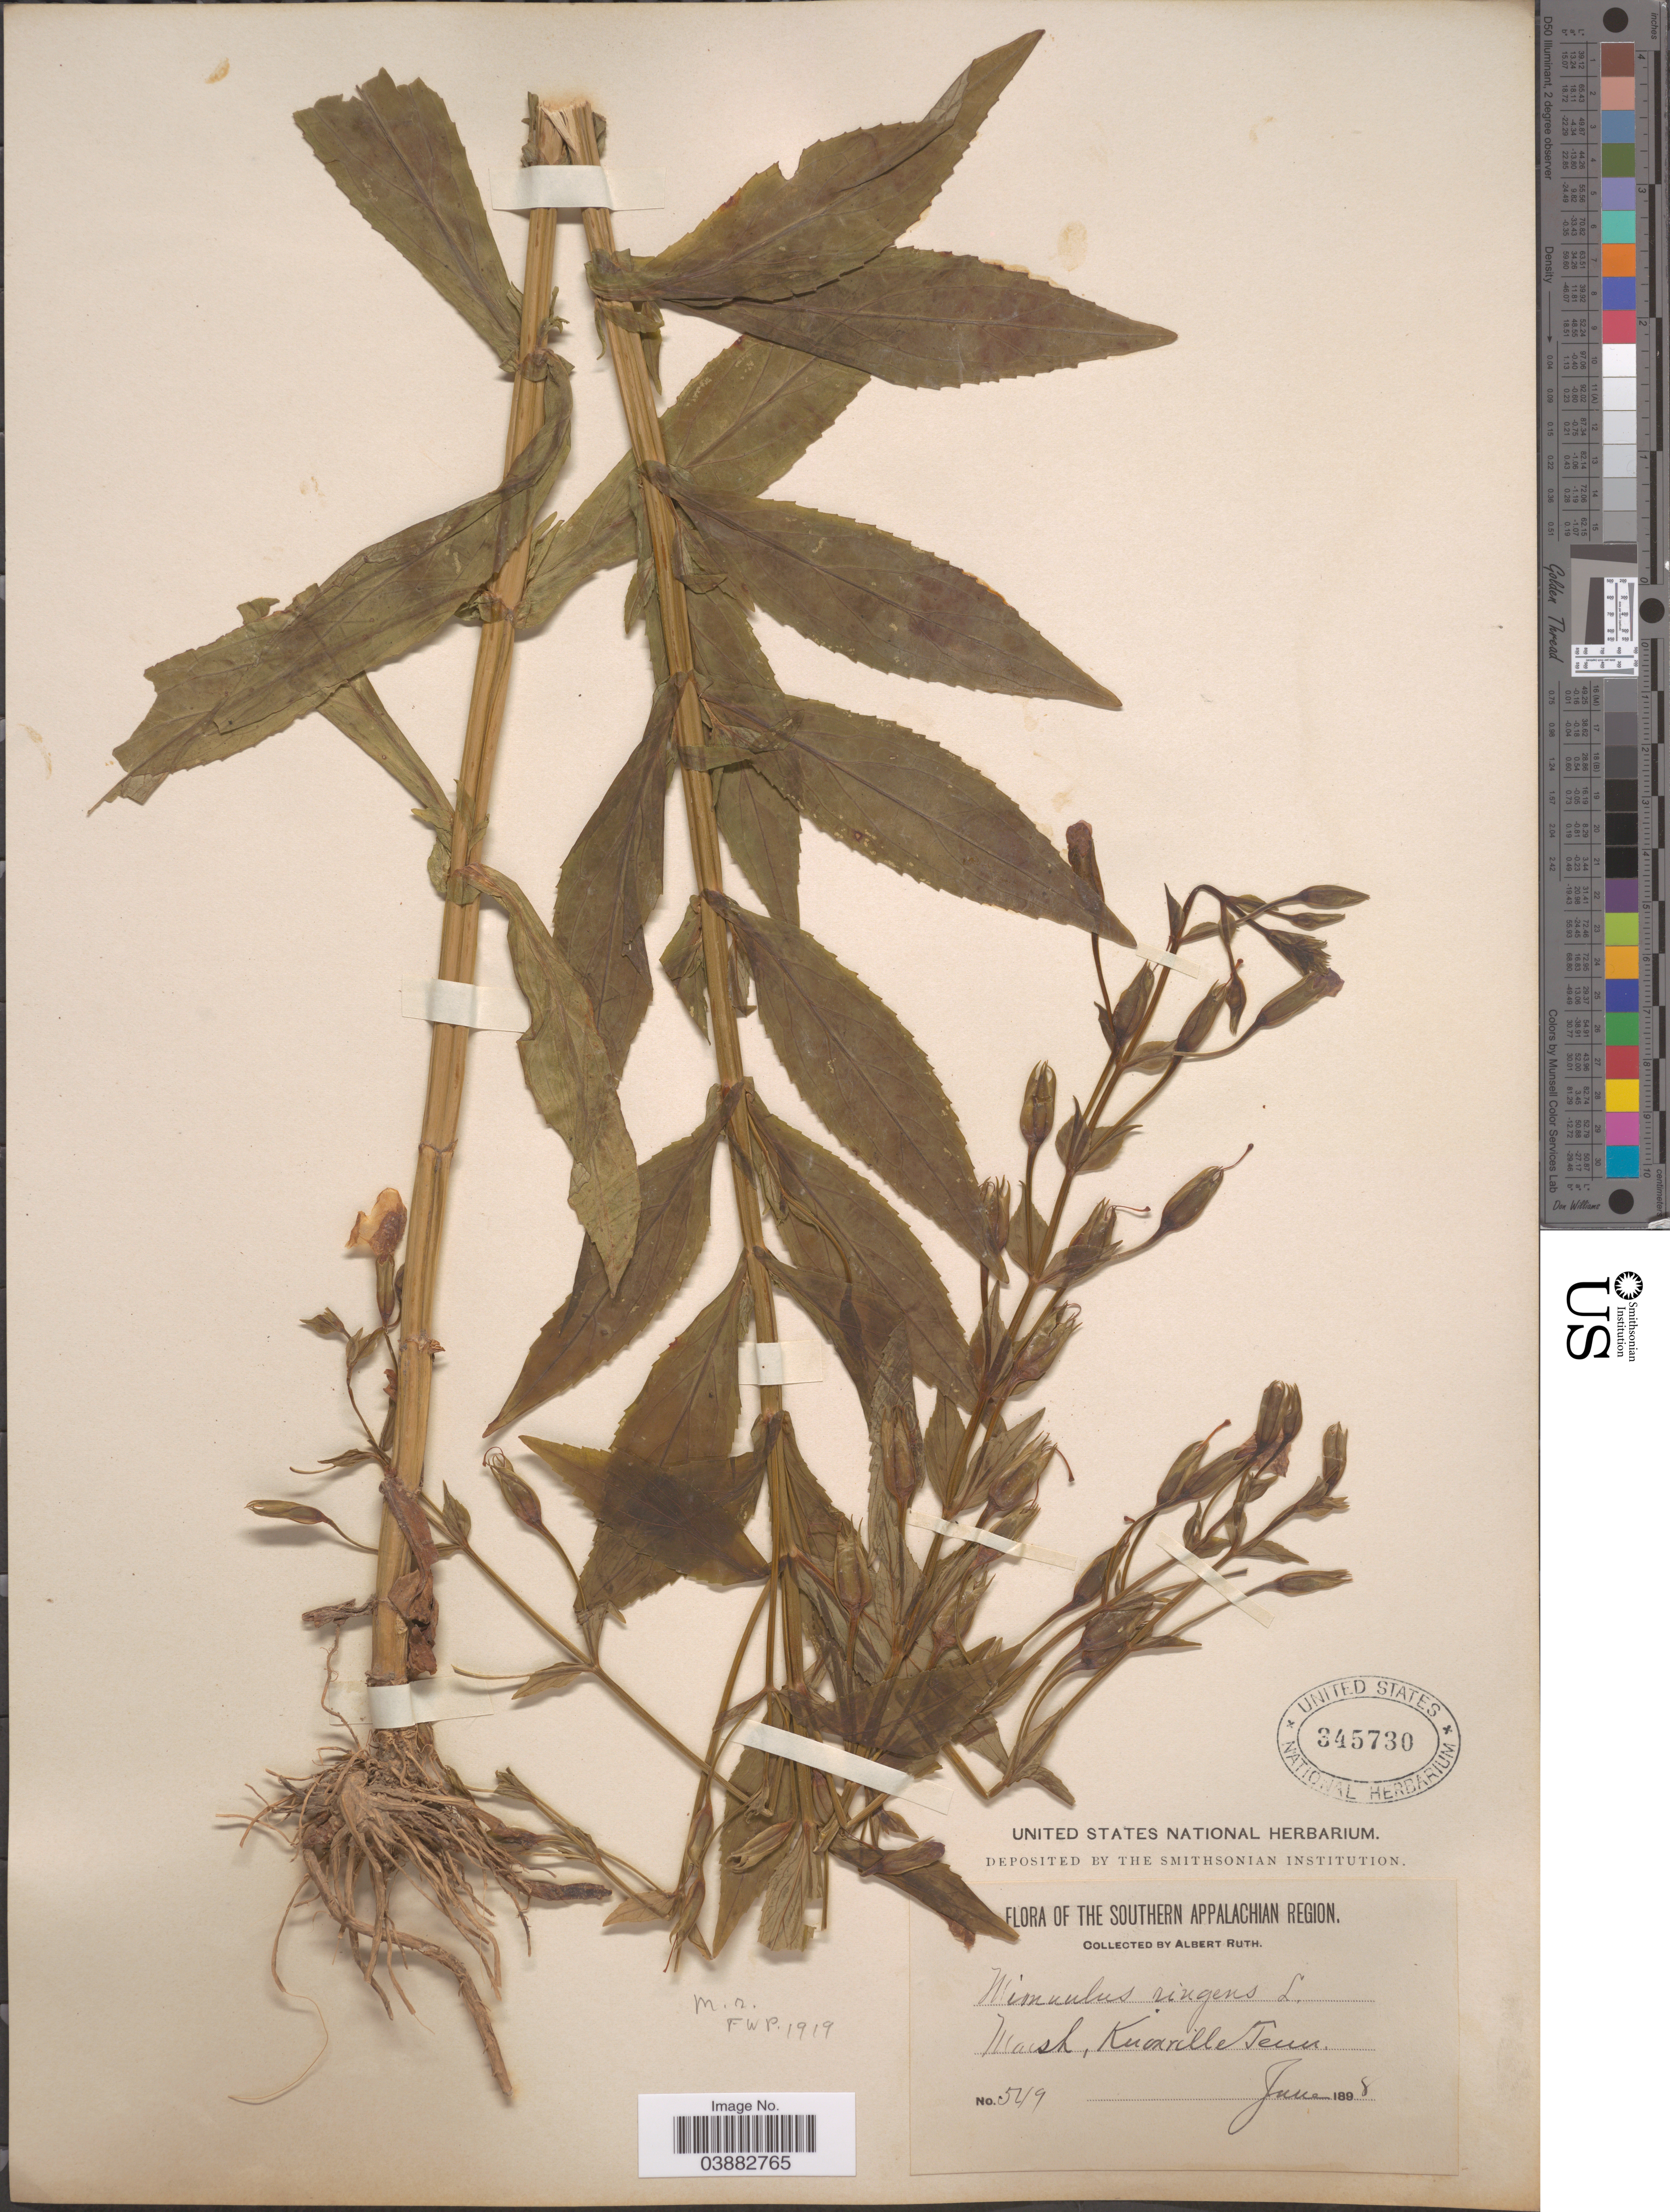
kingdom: Plantae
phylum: Tracheophyta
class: Magnoliopsida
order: Lamiales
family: Phrymaceae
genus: Mimulus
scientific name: Mimulus ringens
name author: L.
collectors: A. Ruth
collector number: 549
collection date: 1898-06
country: United States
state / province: Tennessee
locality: The Southern Appalachian Region. Marsh, Knoxville.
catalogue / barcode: US 345730